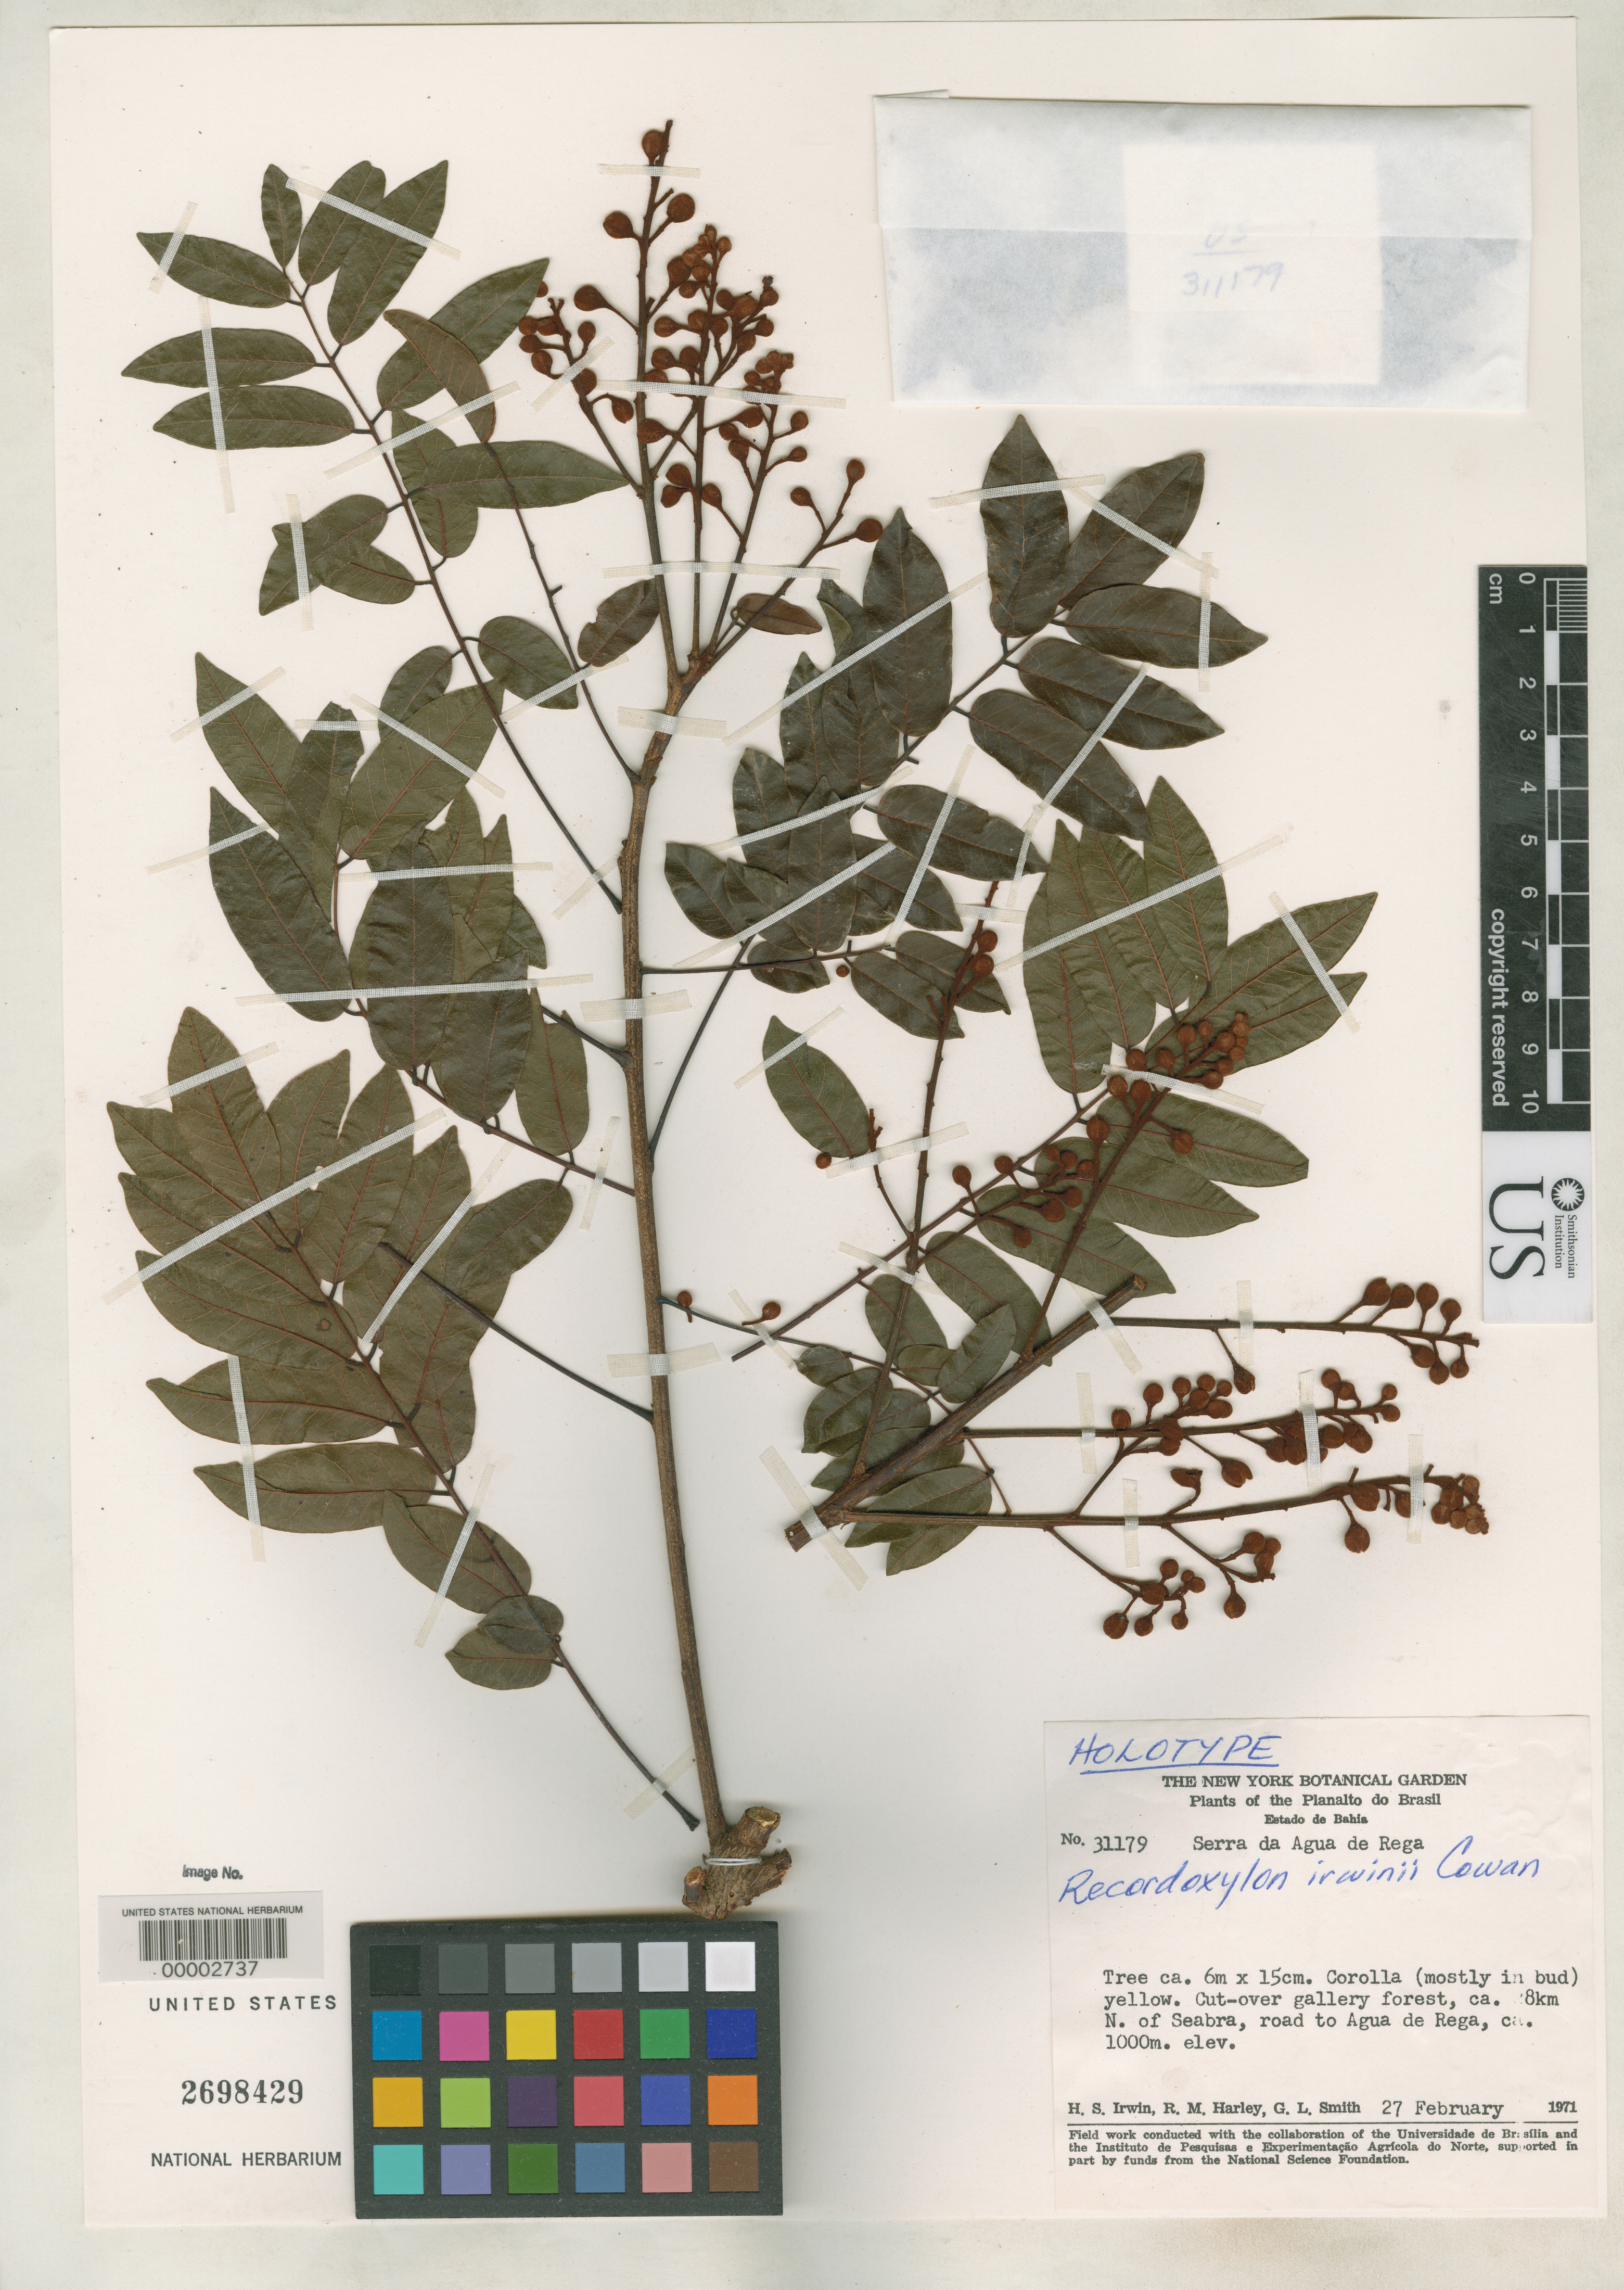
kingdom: Plantae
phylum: Tracheophyta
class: Magnoliopsida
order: Fabales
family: Fabaceae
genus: Recordoxylon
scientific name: Recordoxylon irwinii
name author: R.S. Cowan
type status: Holotype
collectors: H. Irwin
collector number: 31179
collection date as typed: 27 Feb 1971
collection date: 1971-02-27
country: Brazil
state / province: Bahia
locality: Serra da Agna de Rega, ca. 28 km. N of Seabra.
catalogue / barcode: US 2698429